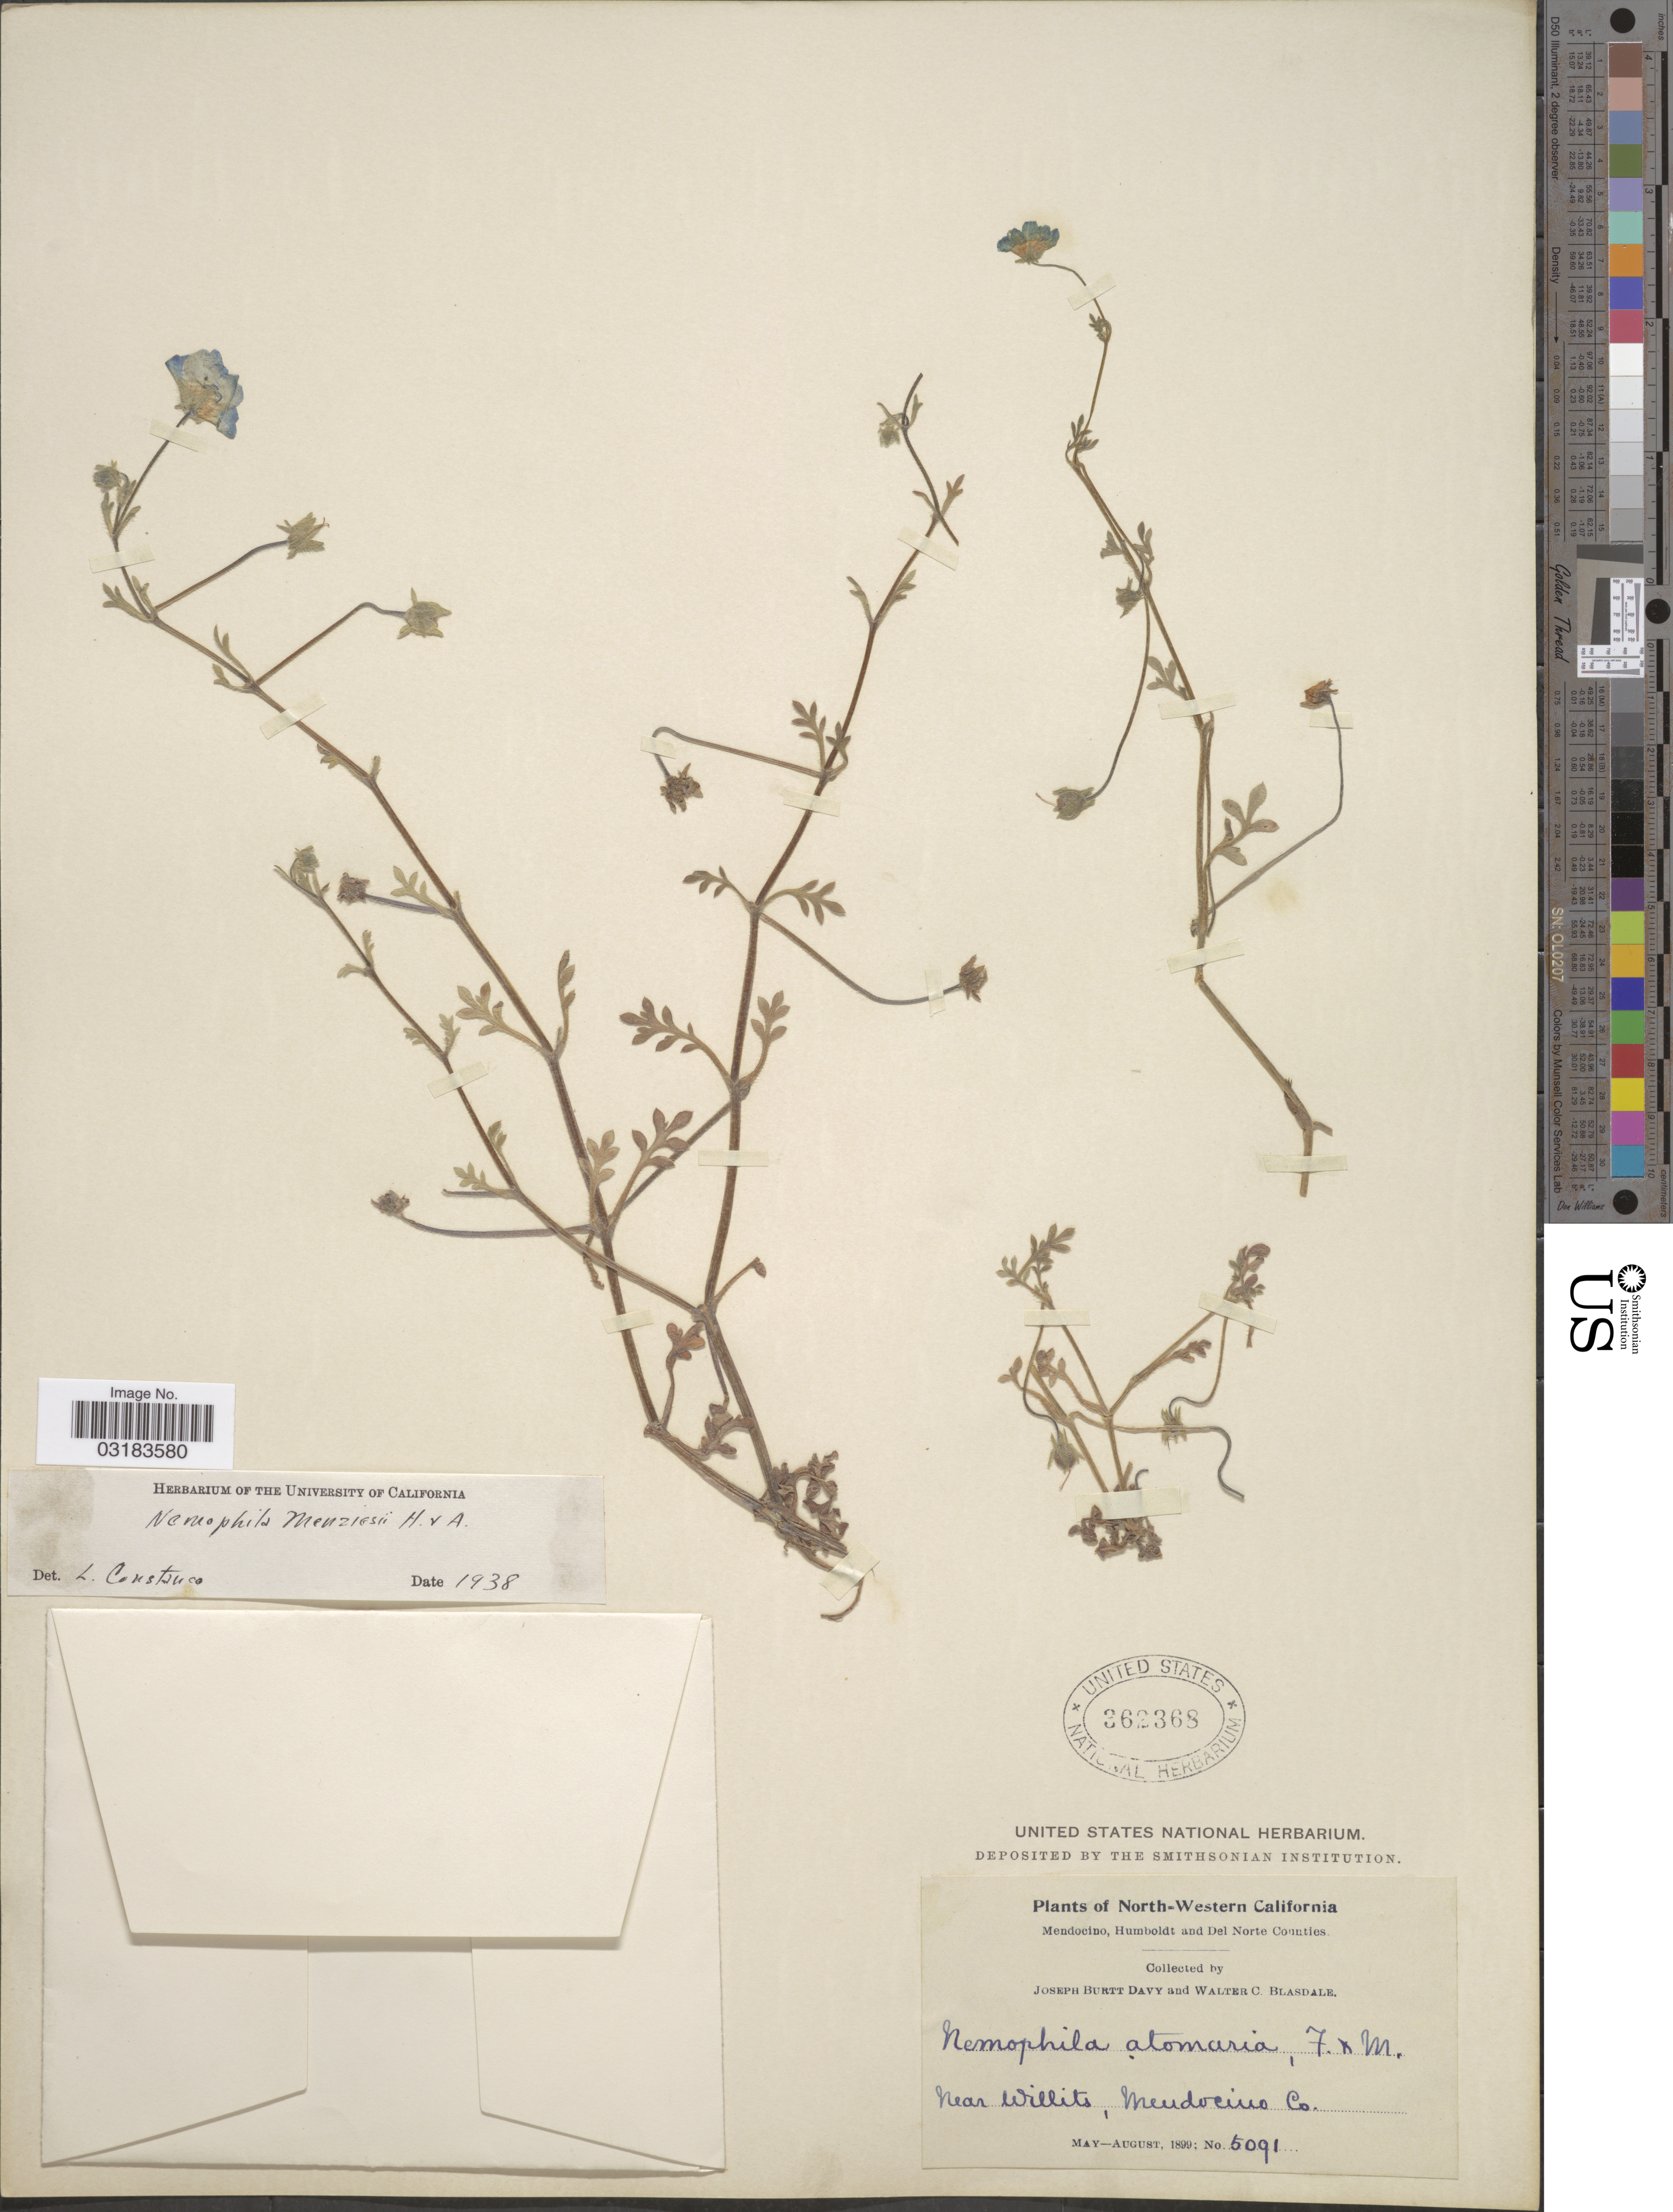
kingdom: Plantae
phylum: Tracheophyta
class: Magnoliopsida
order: Boraginales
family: Hydrophyllaceae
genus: Nemophila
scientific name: Nemophila menziesii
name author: Hook. & Arn.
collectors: J. Burtt Davy & W. Blasdale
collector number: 5091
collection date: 1899-05/1899-08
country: United States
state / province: California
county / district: Mendocino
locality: North-Western California. Near Willits, Mendocino Co.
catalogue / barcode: US 362368